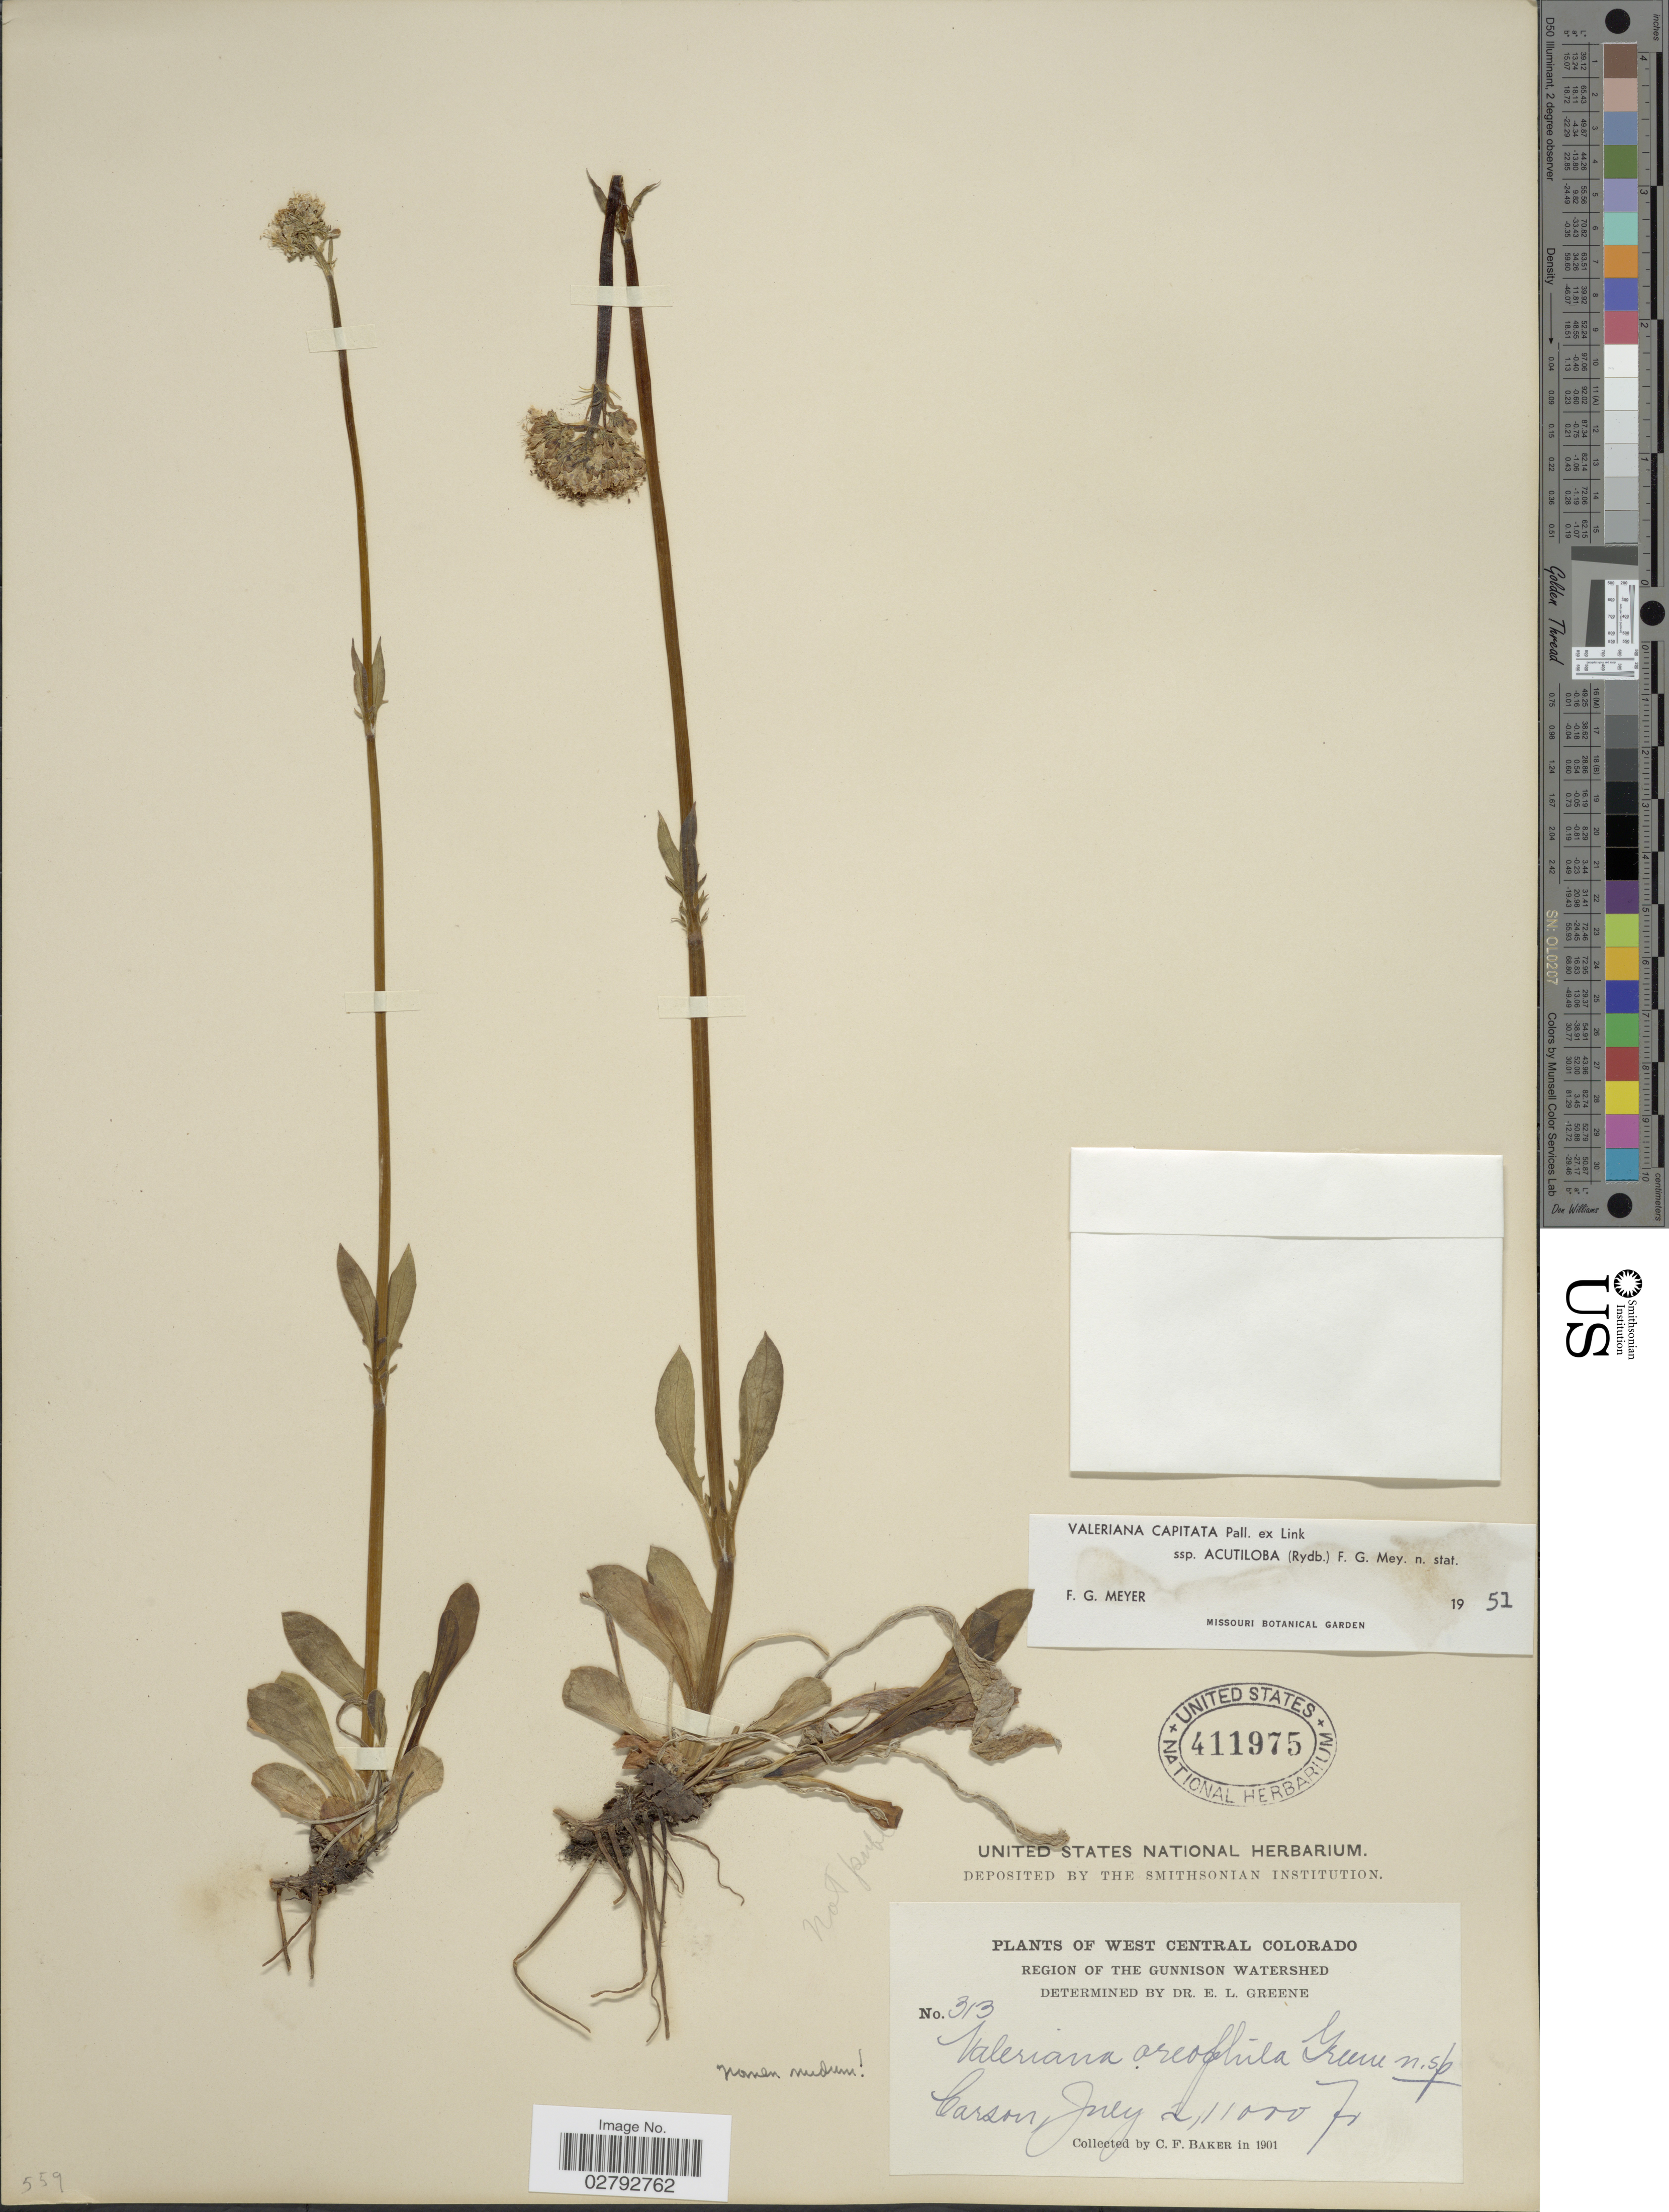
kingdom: Plantae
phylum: Tracheophyta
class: Magnoliopsida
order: Dipsacales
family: Caprifoliaceae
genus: Valeriana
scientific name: Valeriana capitata subsp. acutiloba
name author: Pall. ex Link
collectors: C. F. Baker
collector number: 313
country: United States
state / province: Colorado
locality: West Central Colorado. Region of the Gunnison Watershed. Carson.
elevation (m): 3353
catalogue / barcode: US 411975